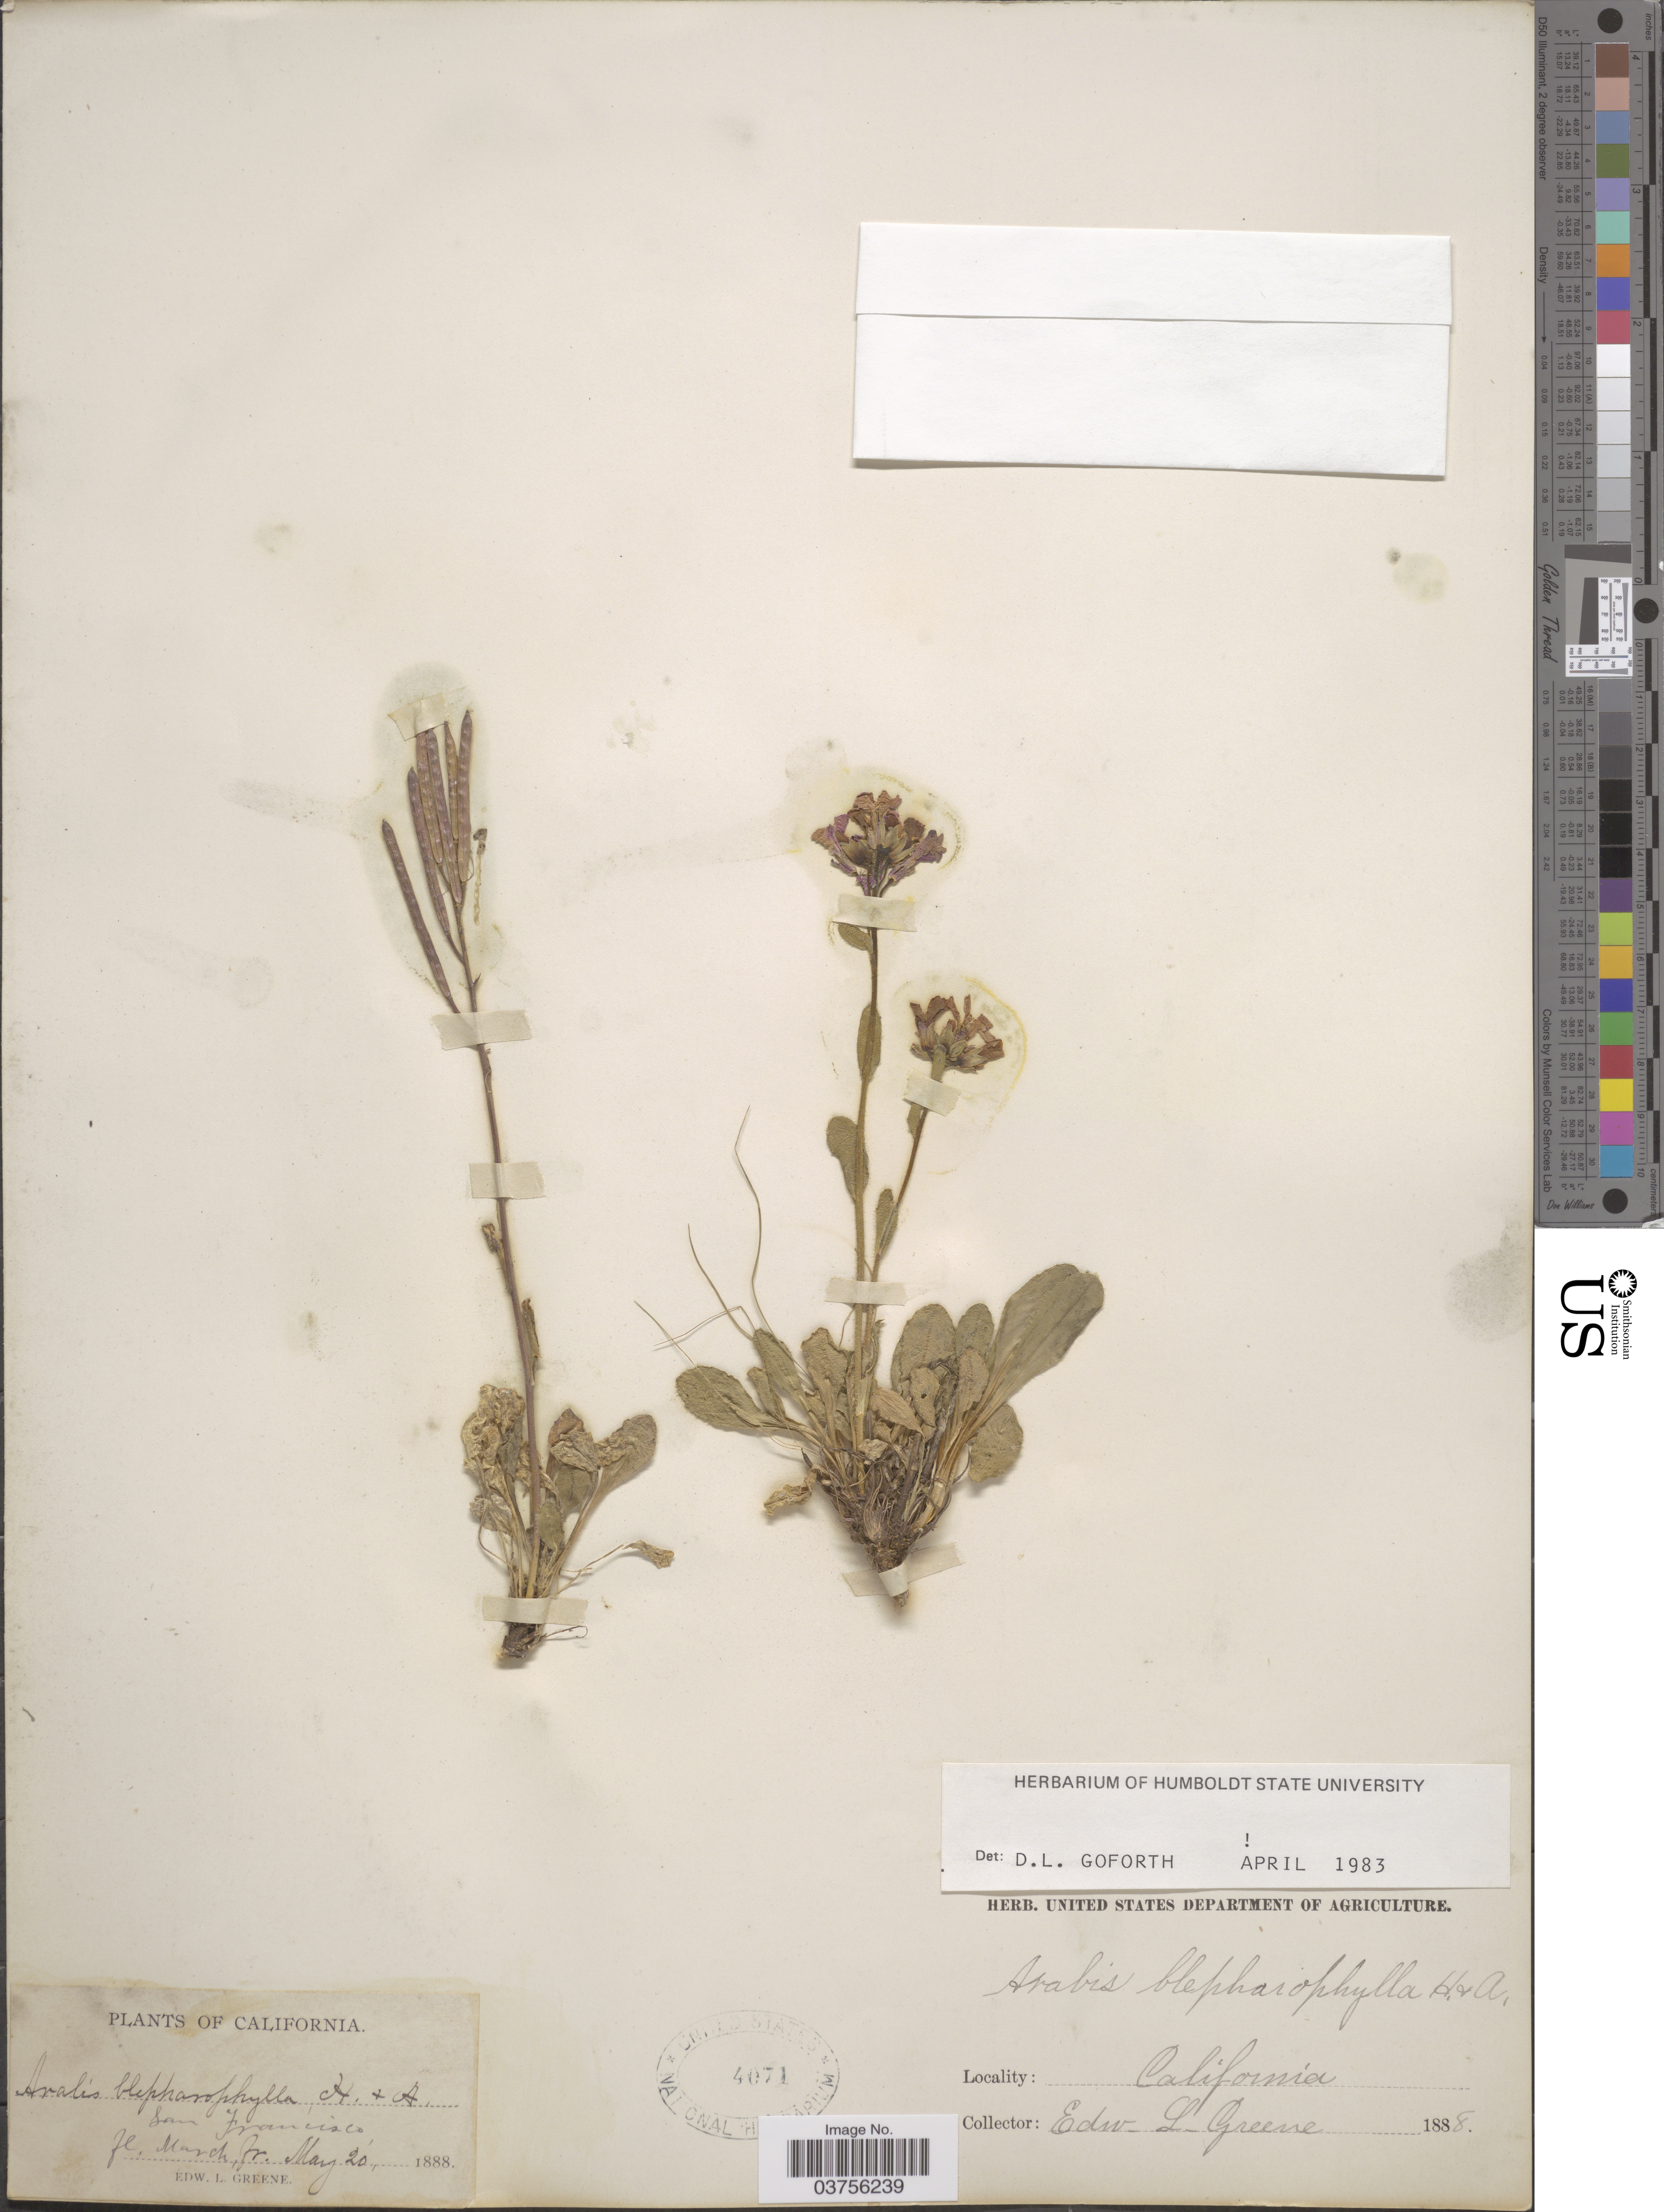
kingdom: Plantae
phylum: Tracheophyta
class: Magnoliopsida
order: Brassicales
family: Brassicaceae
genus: Arabis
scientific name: Arabis blepharophylla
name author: Hook. & Arn.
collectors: E. L. Greene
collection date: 1888-03/1888-05-20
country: United States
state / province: California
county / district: San Francisco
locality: San Francisco.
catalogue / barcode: US 4071